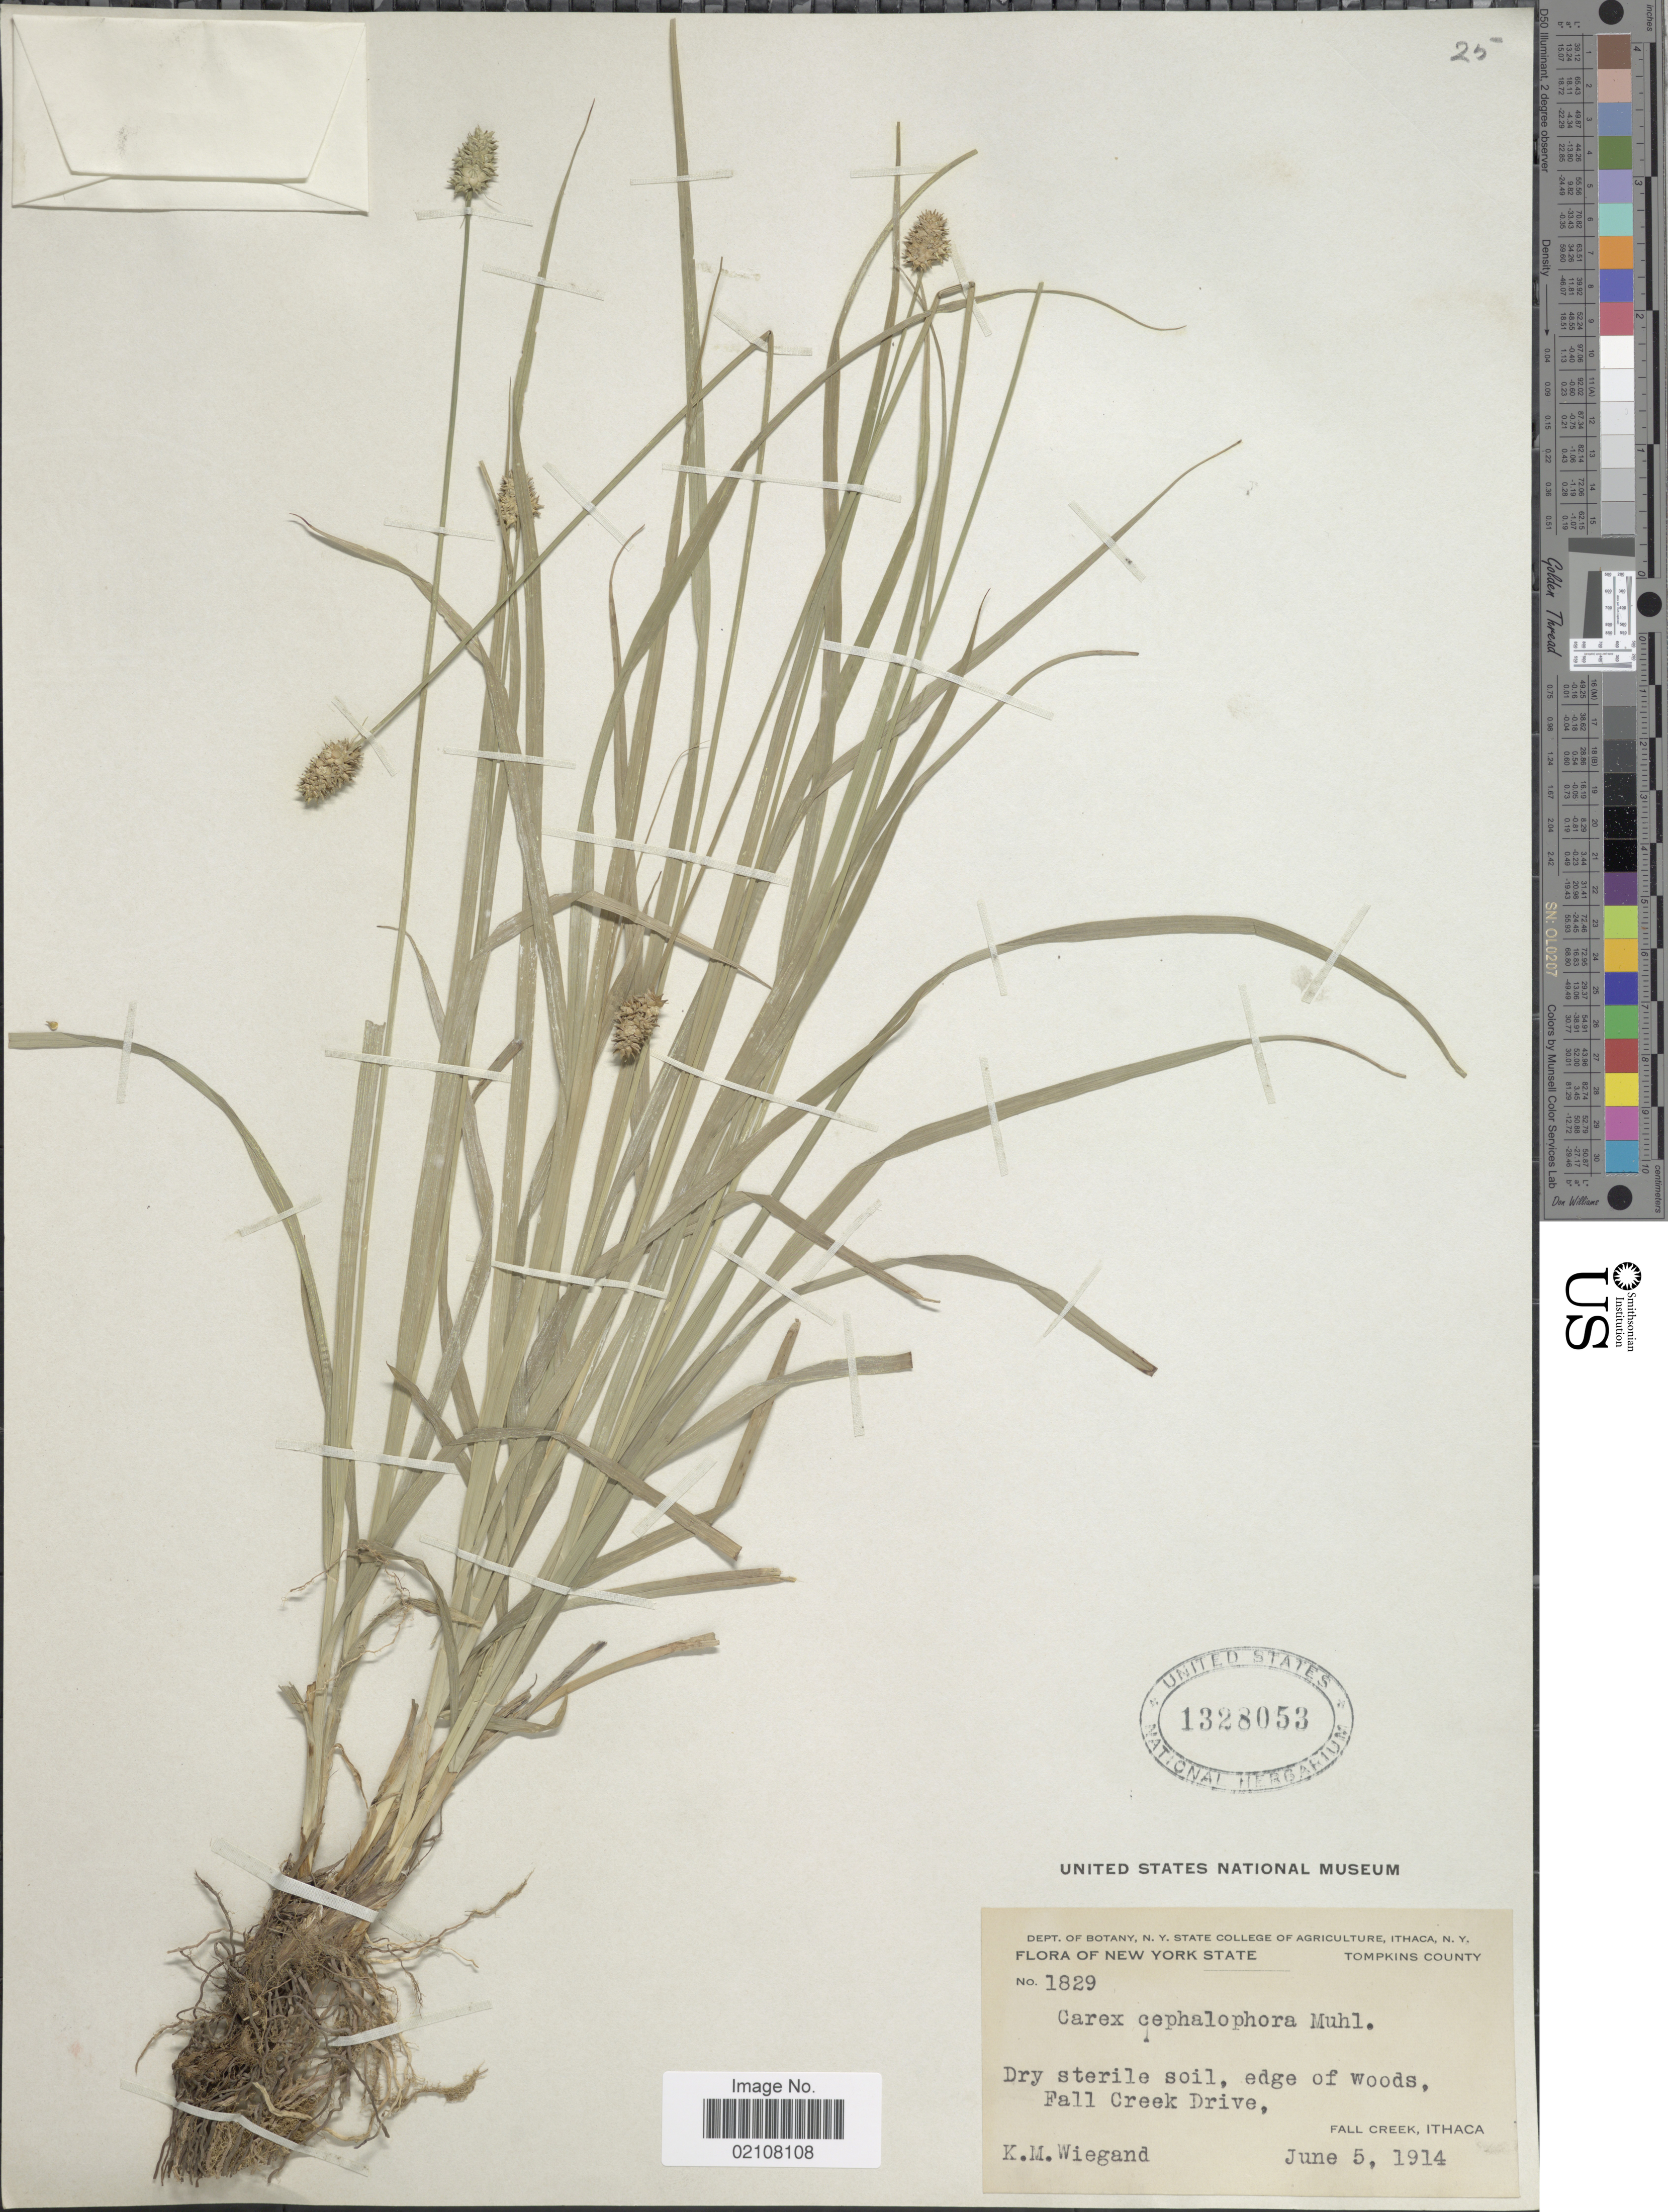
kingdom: Plantae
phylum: Tracheophyta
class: Liliopsida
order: Poales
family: Cyperaceae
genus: Carex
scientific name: Carex cephalophora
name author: Muhl. ex Willd.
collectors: K. M. Wiegand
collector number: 1829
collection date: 1914-06-05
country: United States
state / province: New York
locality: Tompkins County, edge of woods, Fall Creek Drive, Fall Creek, Ithaca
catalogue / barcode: US 1328053